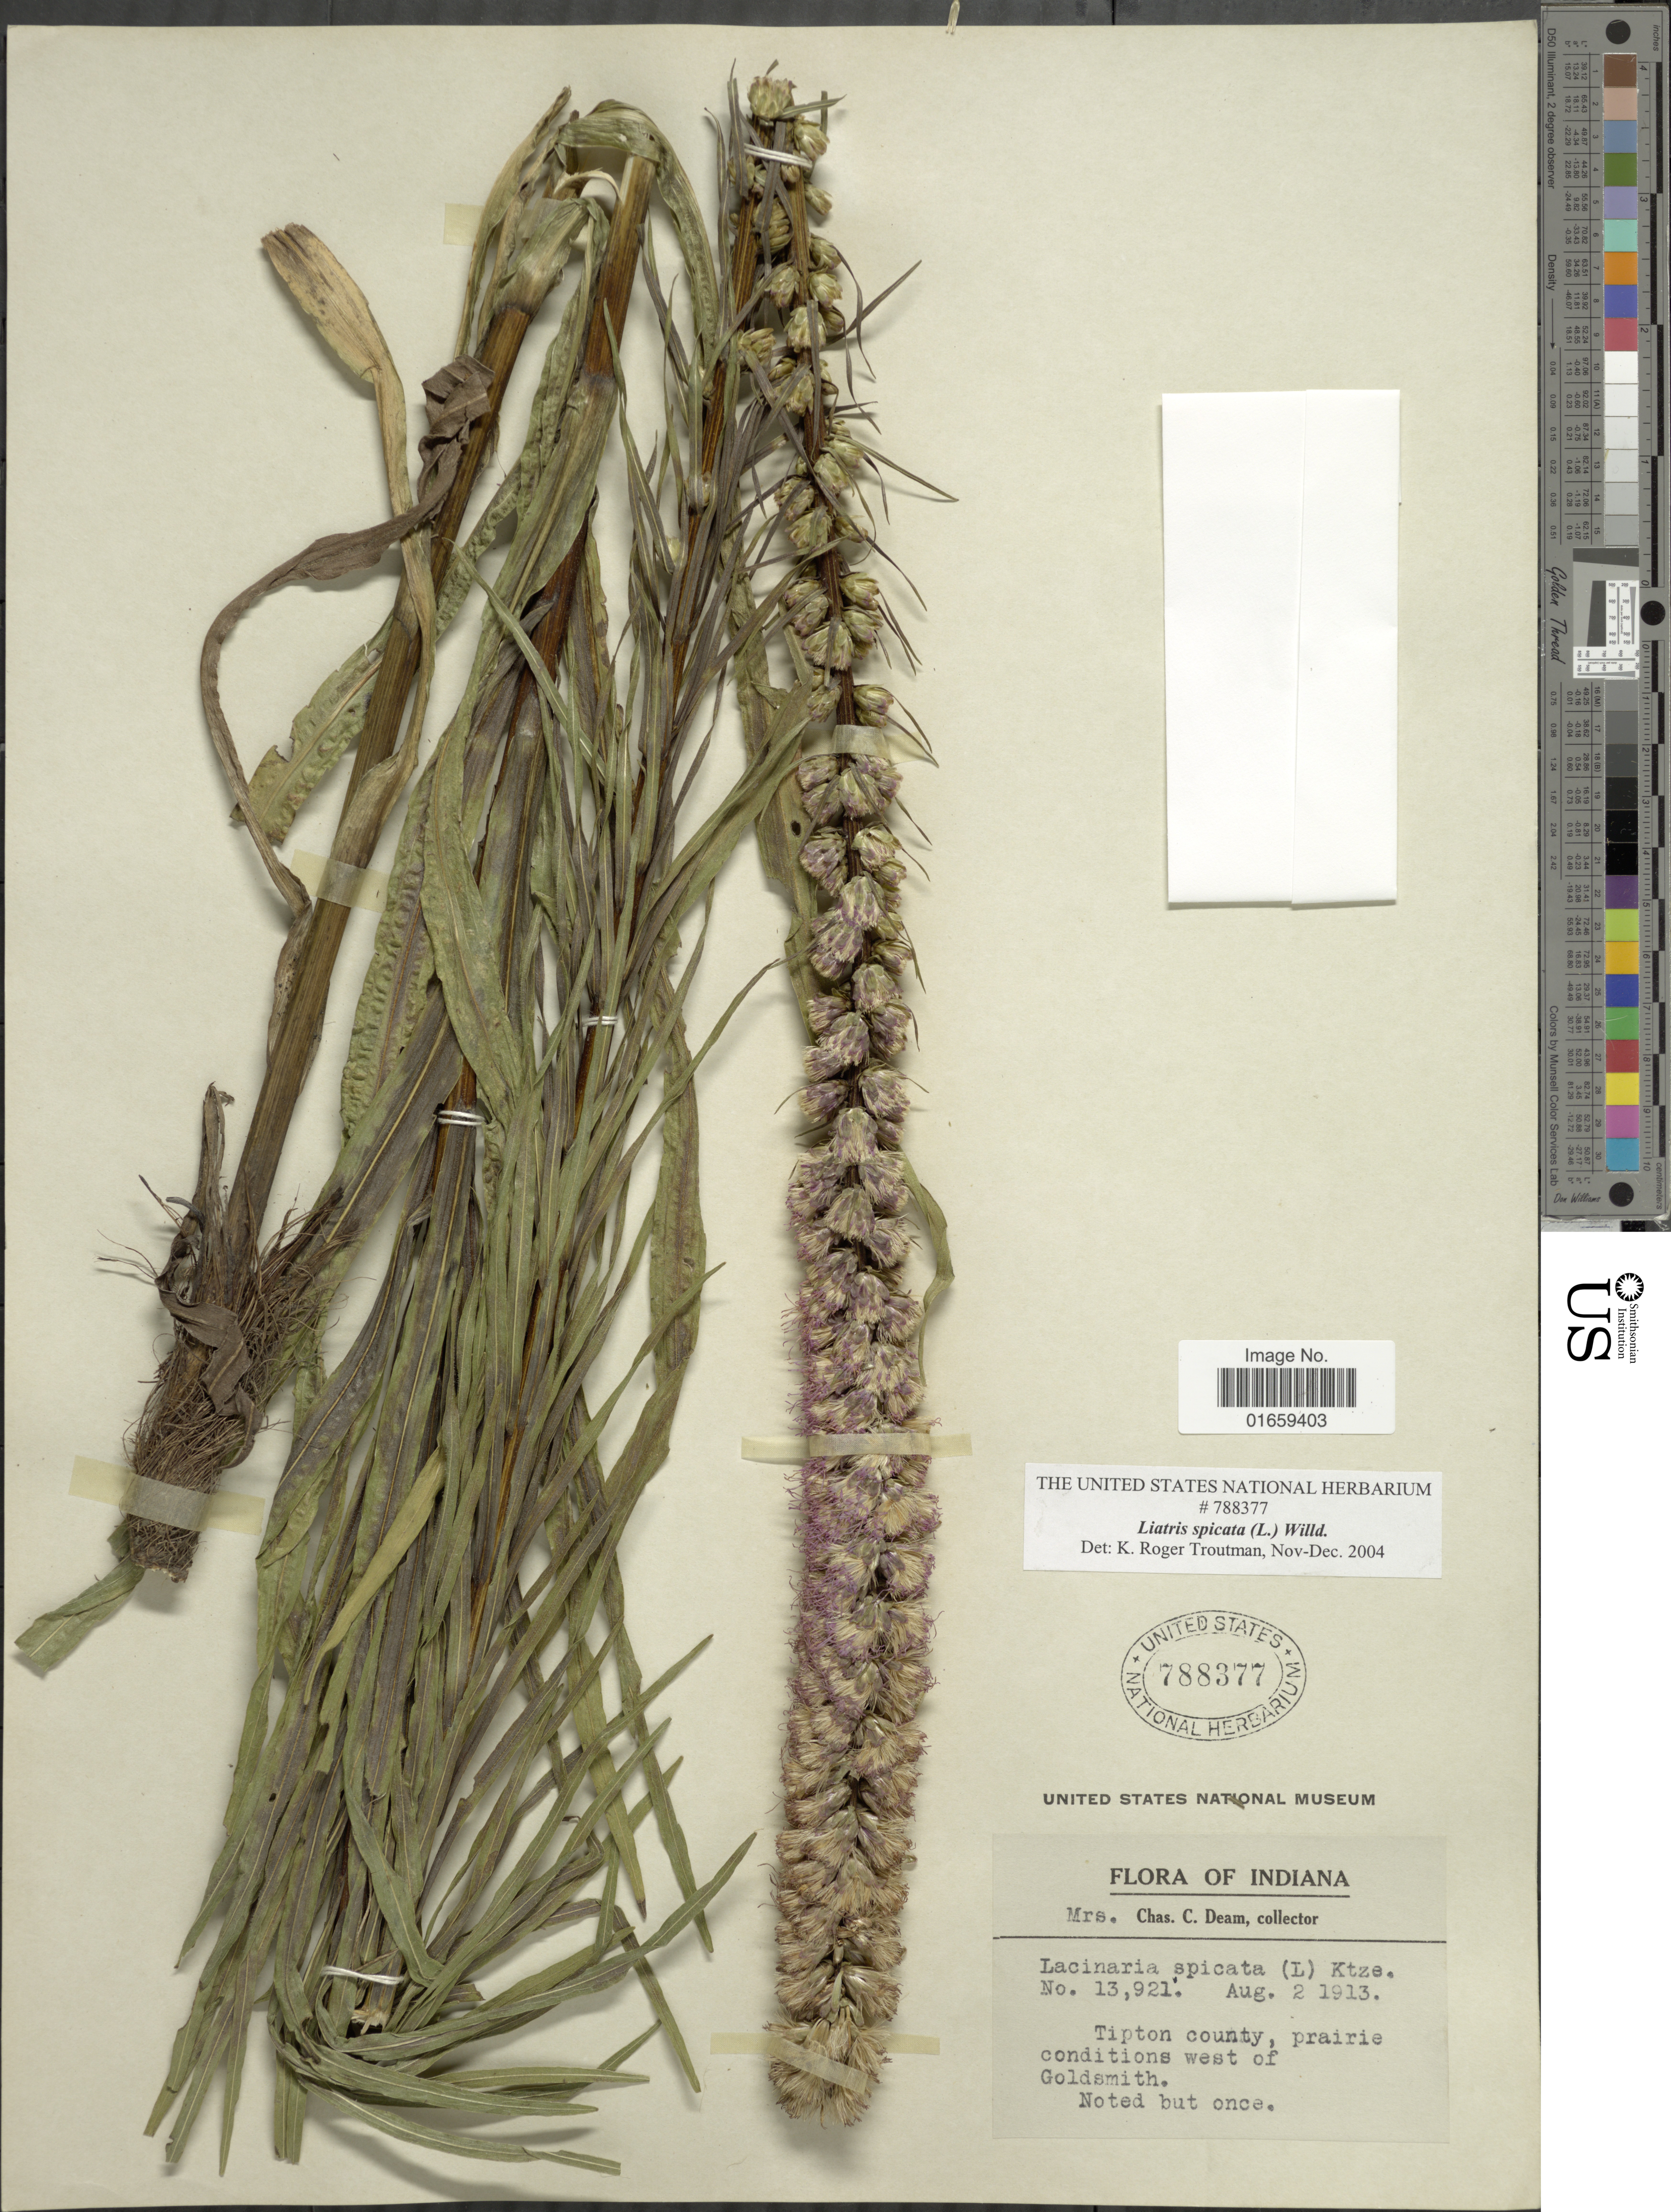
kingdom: Plantae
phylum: Tracheophyta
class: Magnoliopsida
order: Asterales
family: Asteraceae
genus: Liatris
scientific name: Liatris spicata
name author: (L.) Willd.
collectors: C. C. Deam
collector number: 13921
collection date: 1913-08-02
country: United States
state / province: Indiana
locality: Tipton county, prairie conditions west of Goldsmith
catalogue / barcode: US 788377